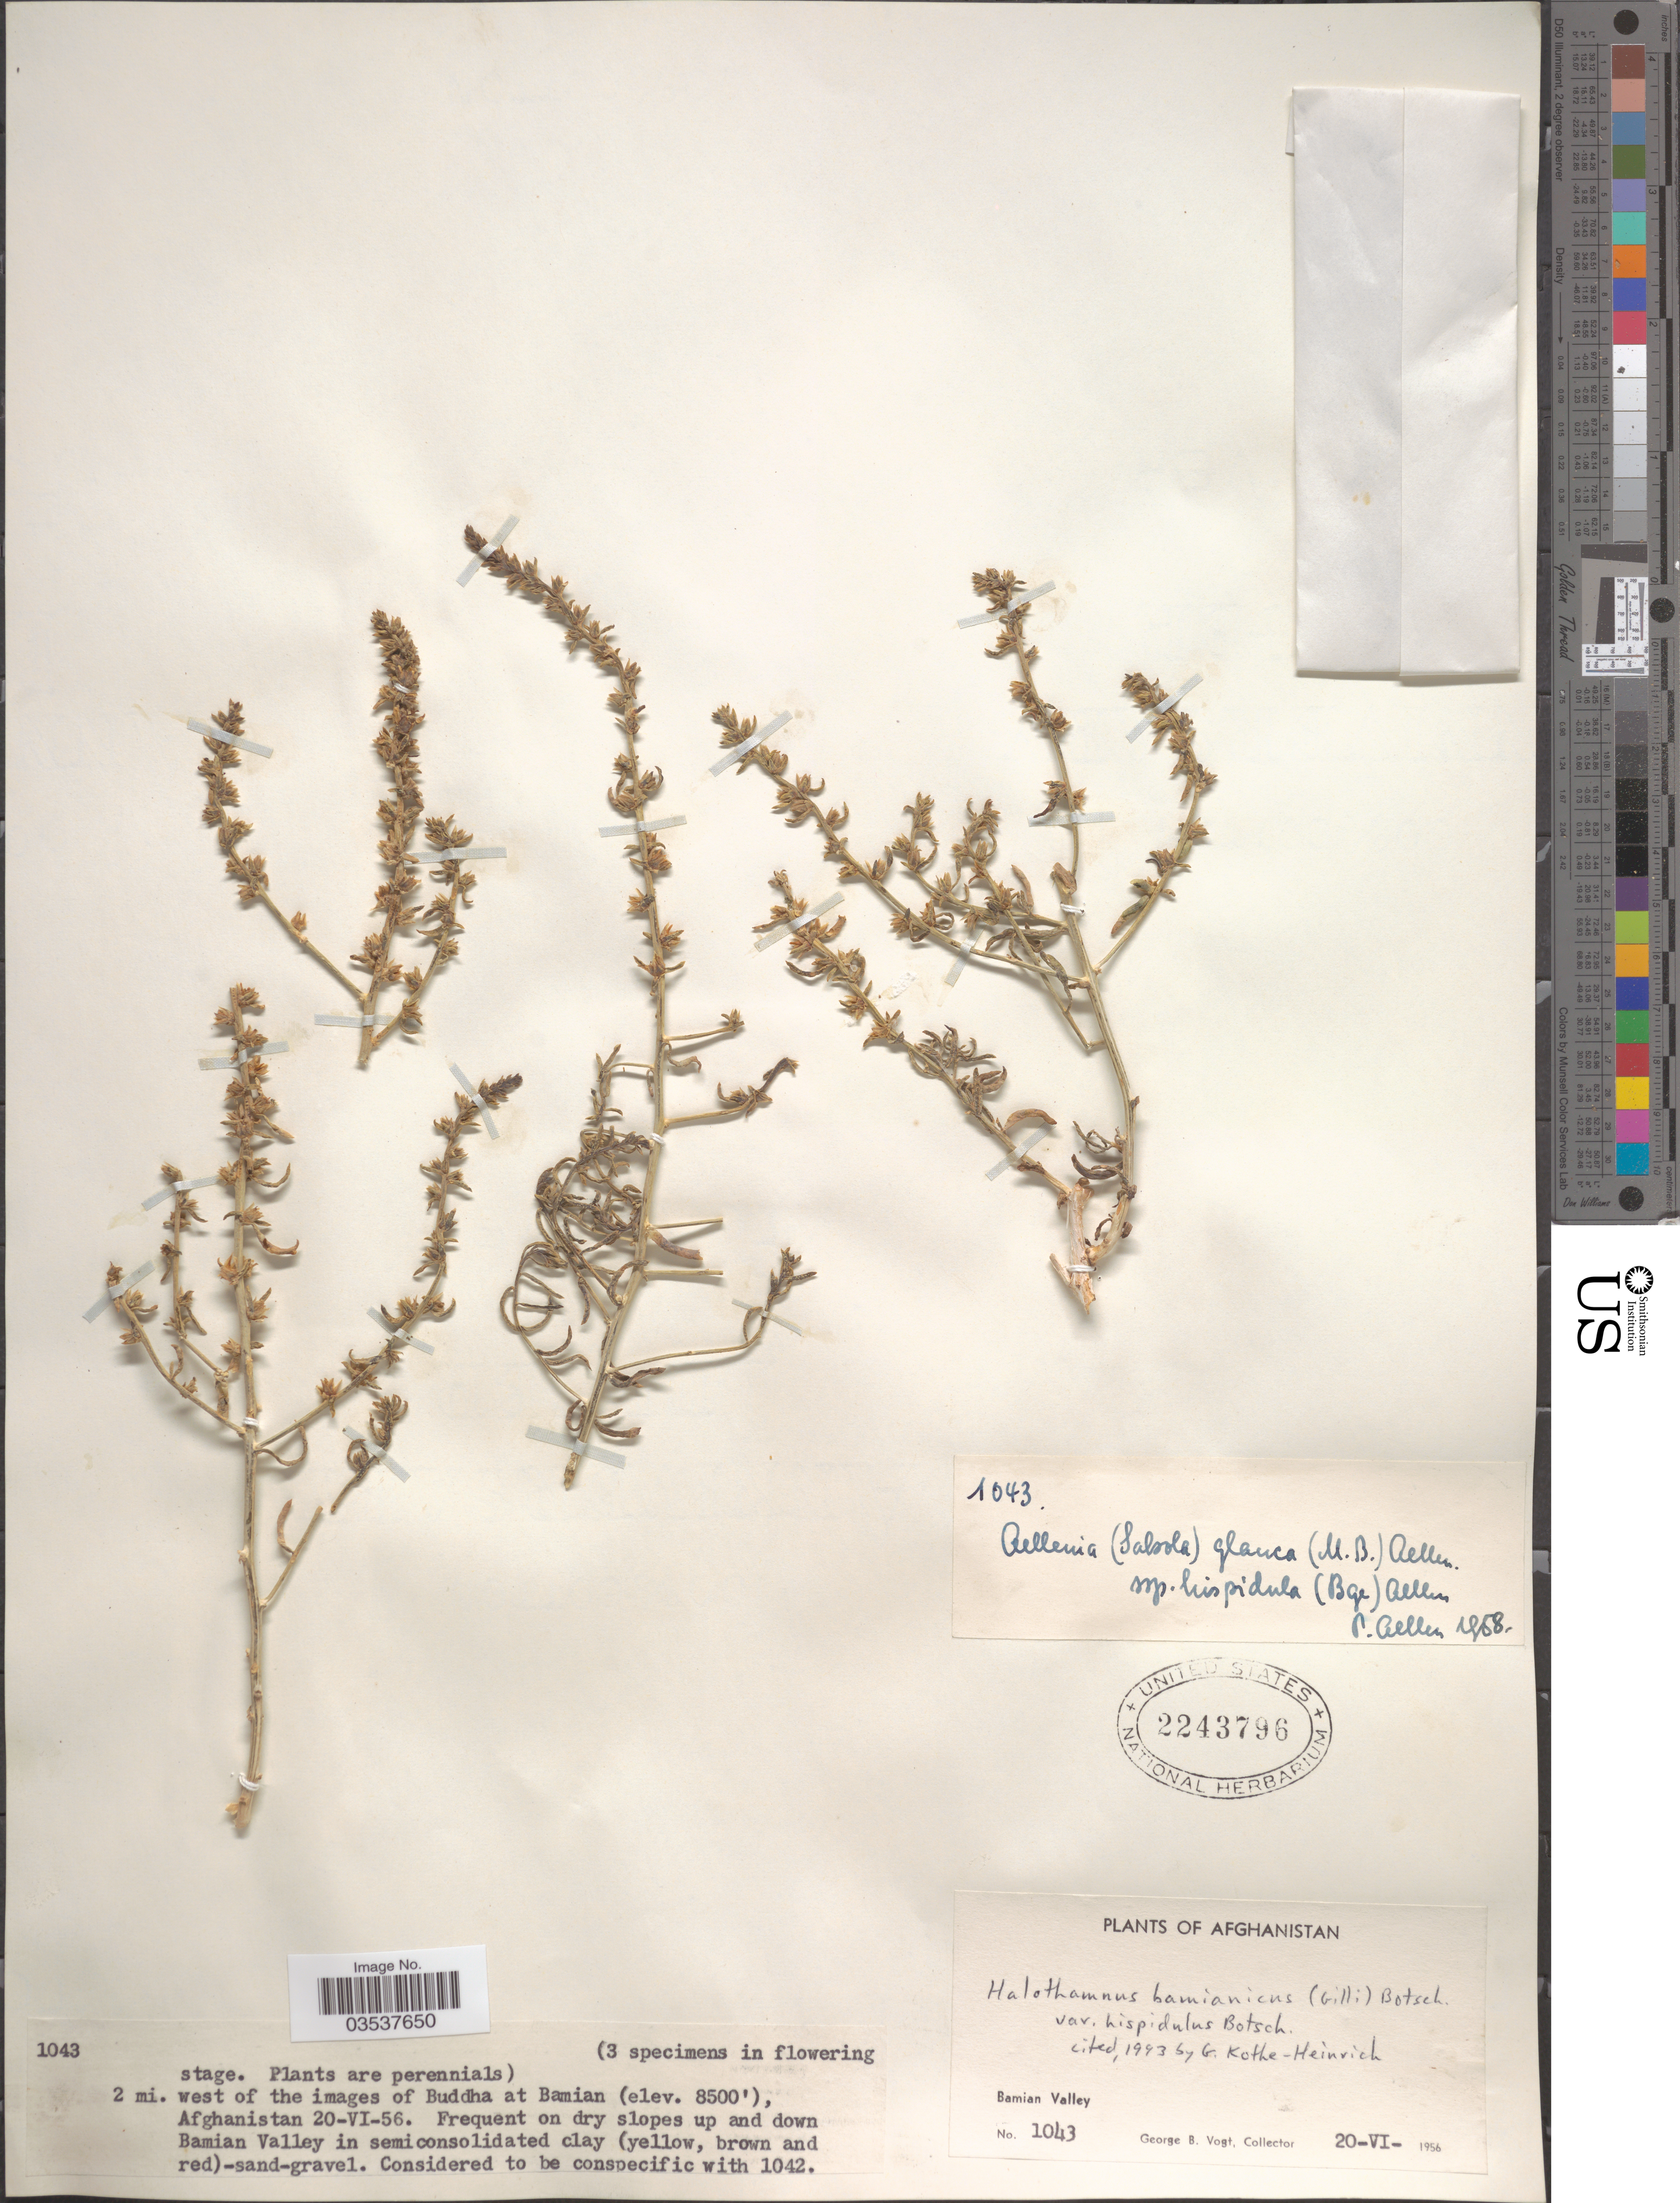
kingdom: Plantae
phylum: Tracheophyta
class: Magnoliopsida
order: Caryophyllales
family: Amaranthaceae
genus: Halothamnus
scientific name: Halothamnus bamianicus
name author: (Gilli) Botsch.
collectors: G. B. Vogt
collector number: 1043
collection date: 1956-06-20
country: Afghanistan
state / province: Bamian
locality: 2 mi. west of the images of Buddha at Bamian. Frequent on dry slopes up and down Bamian Valley. Bamian Valley.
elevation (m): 2591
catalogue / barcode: US 2243796